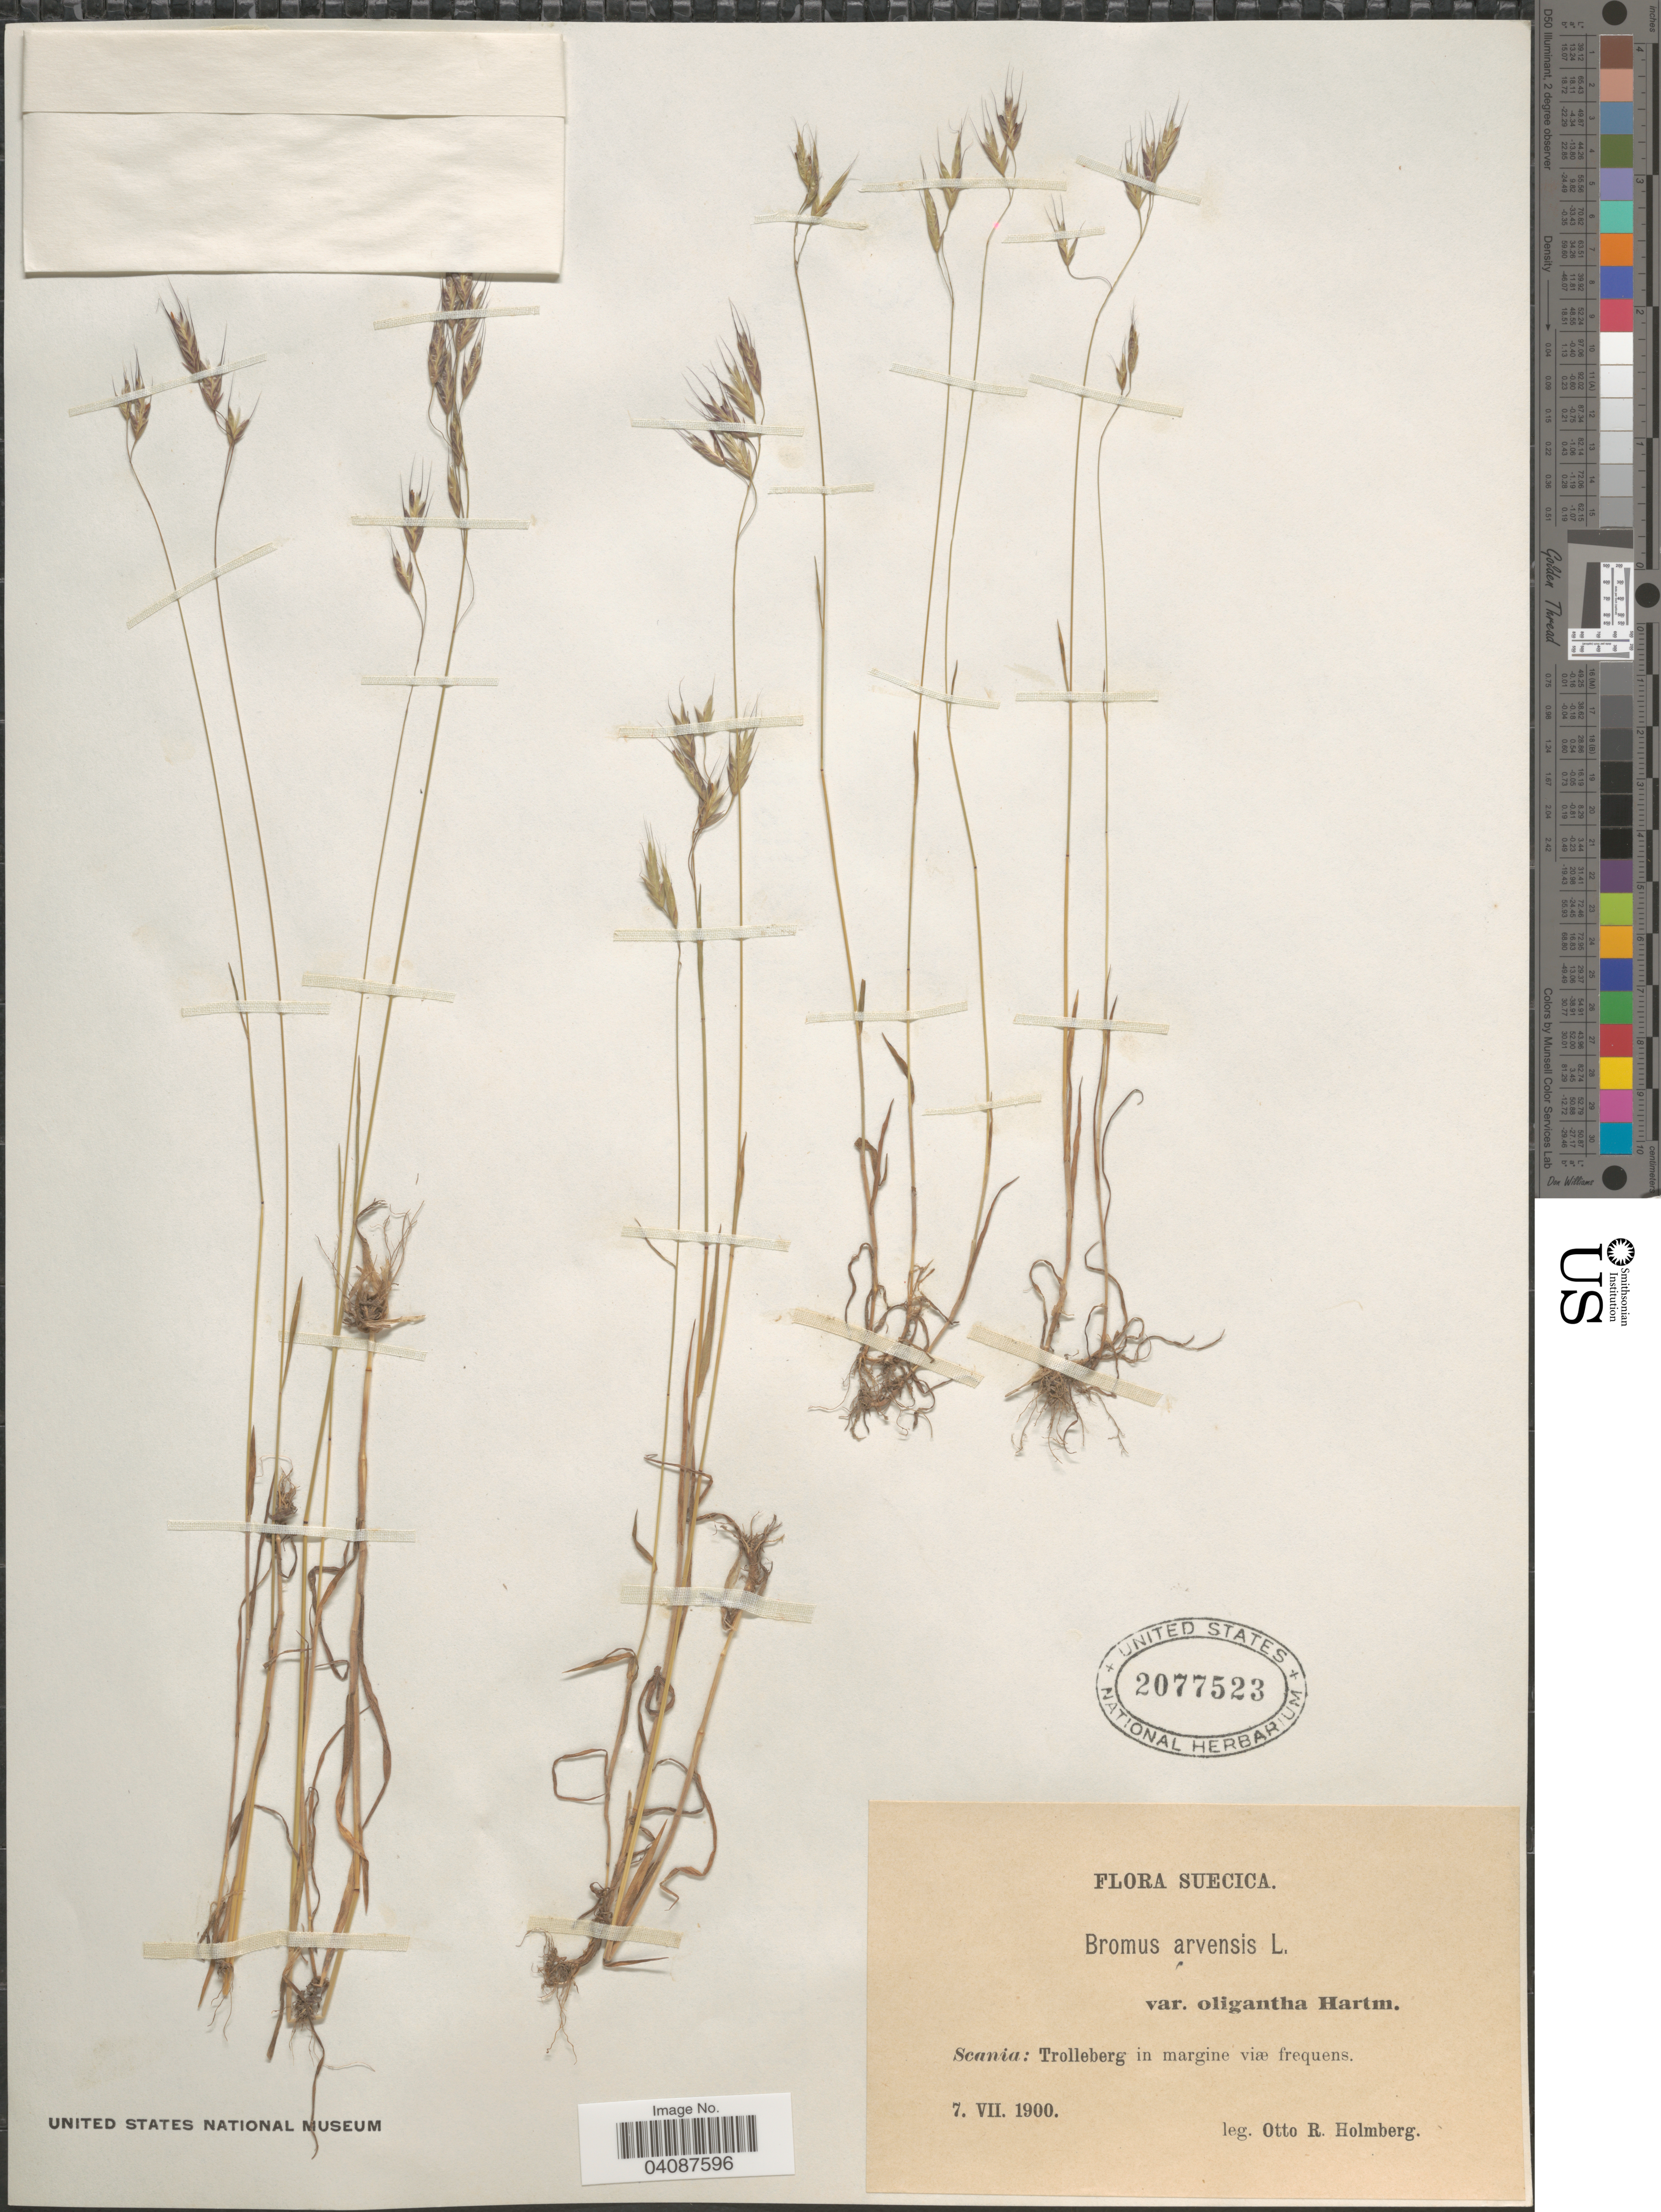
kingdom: Plantae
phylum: Tracheophyta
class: Liliopsida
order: Poales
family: Poaceae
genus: Bromus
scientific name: Bromus arvensis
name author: L.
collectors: O. Holmberg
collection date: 1900-07-07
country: Sweden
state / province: Skåne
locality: Suecica. Scania: Trolleberg in margine viæ frequens.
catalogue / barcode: US 2077523